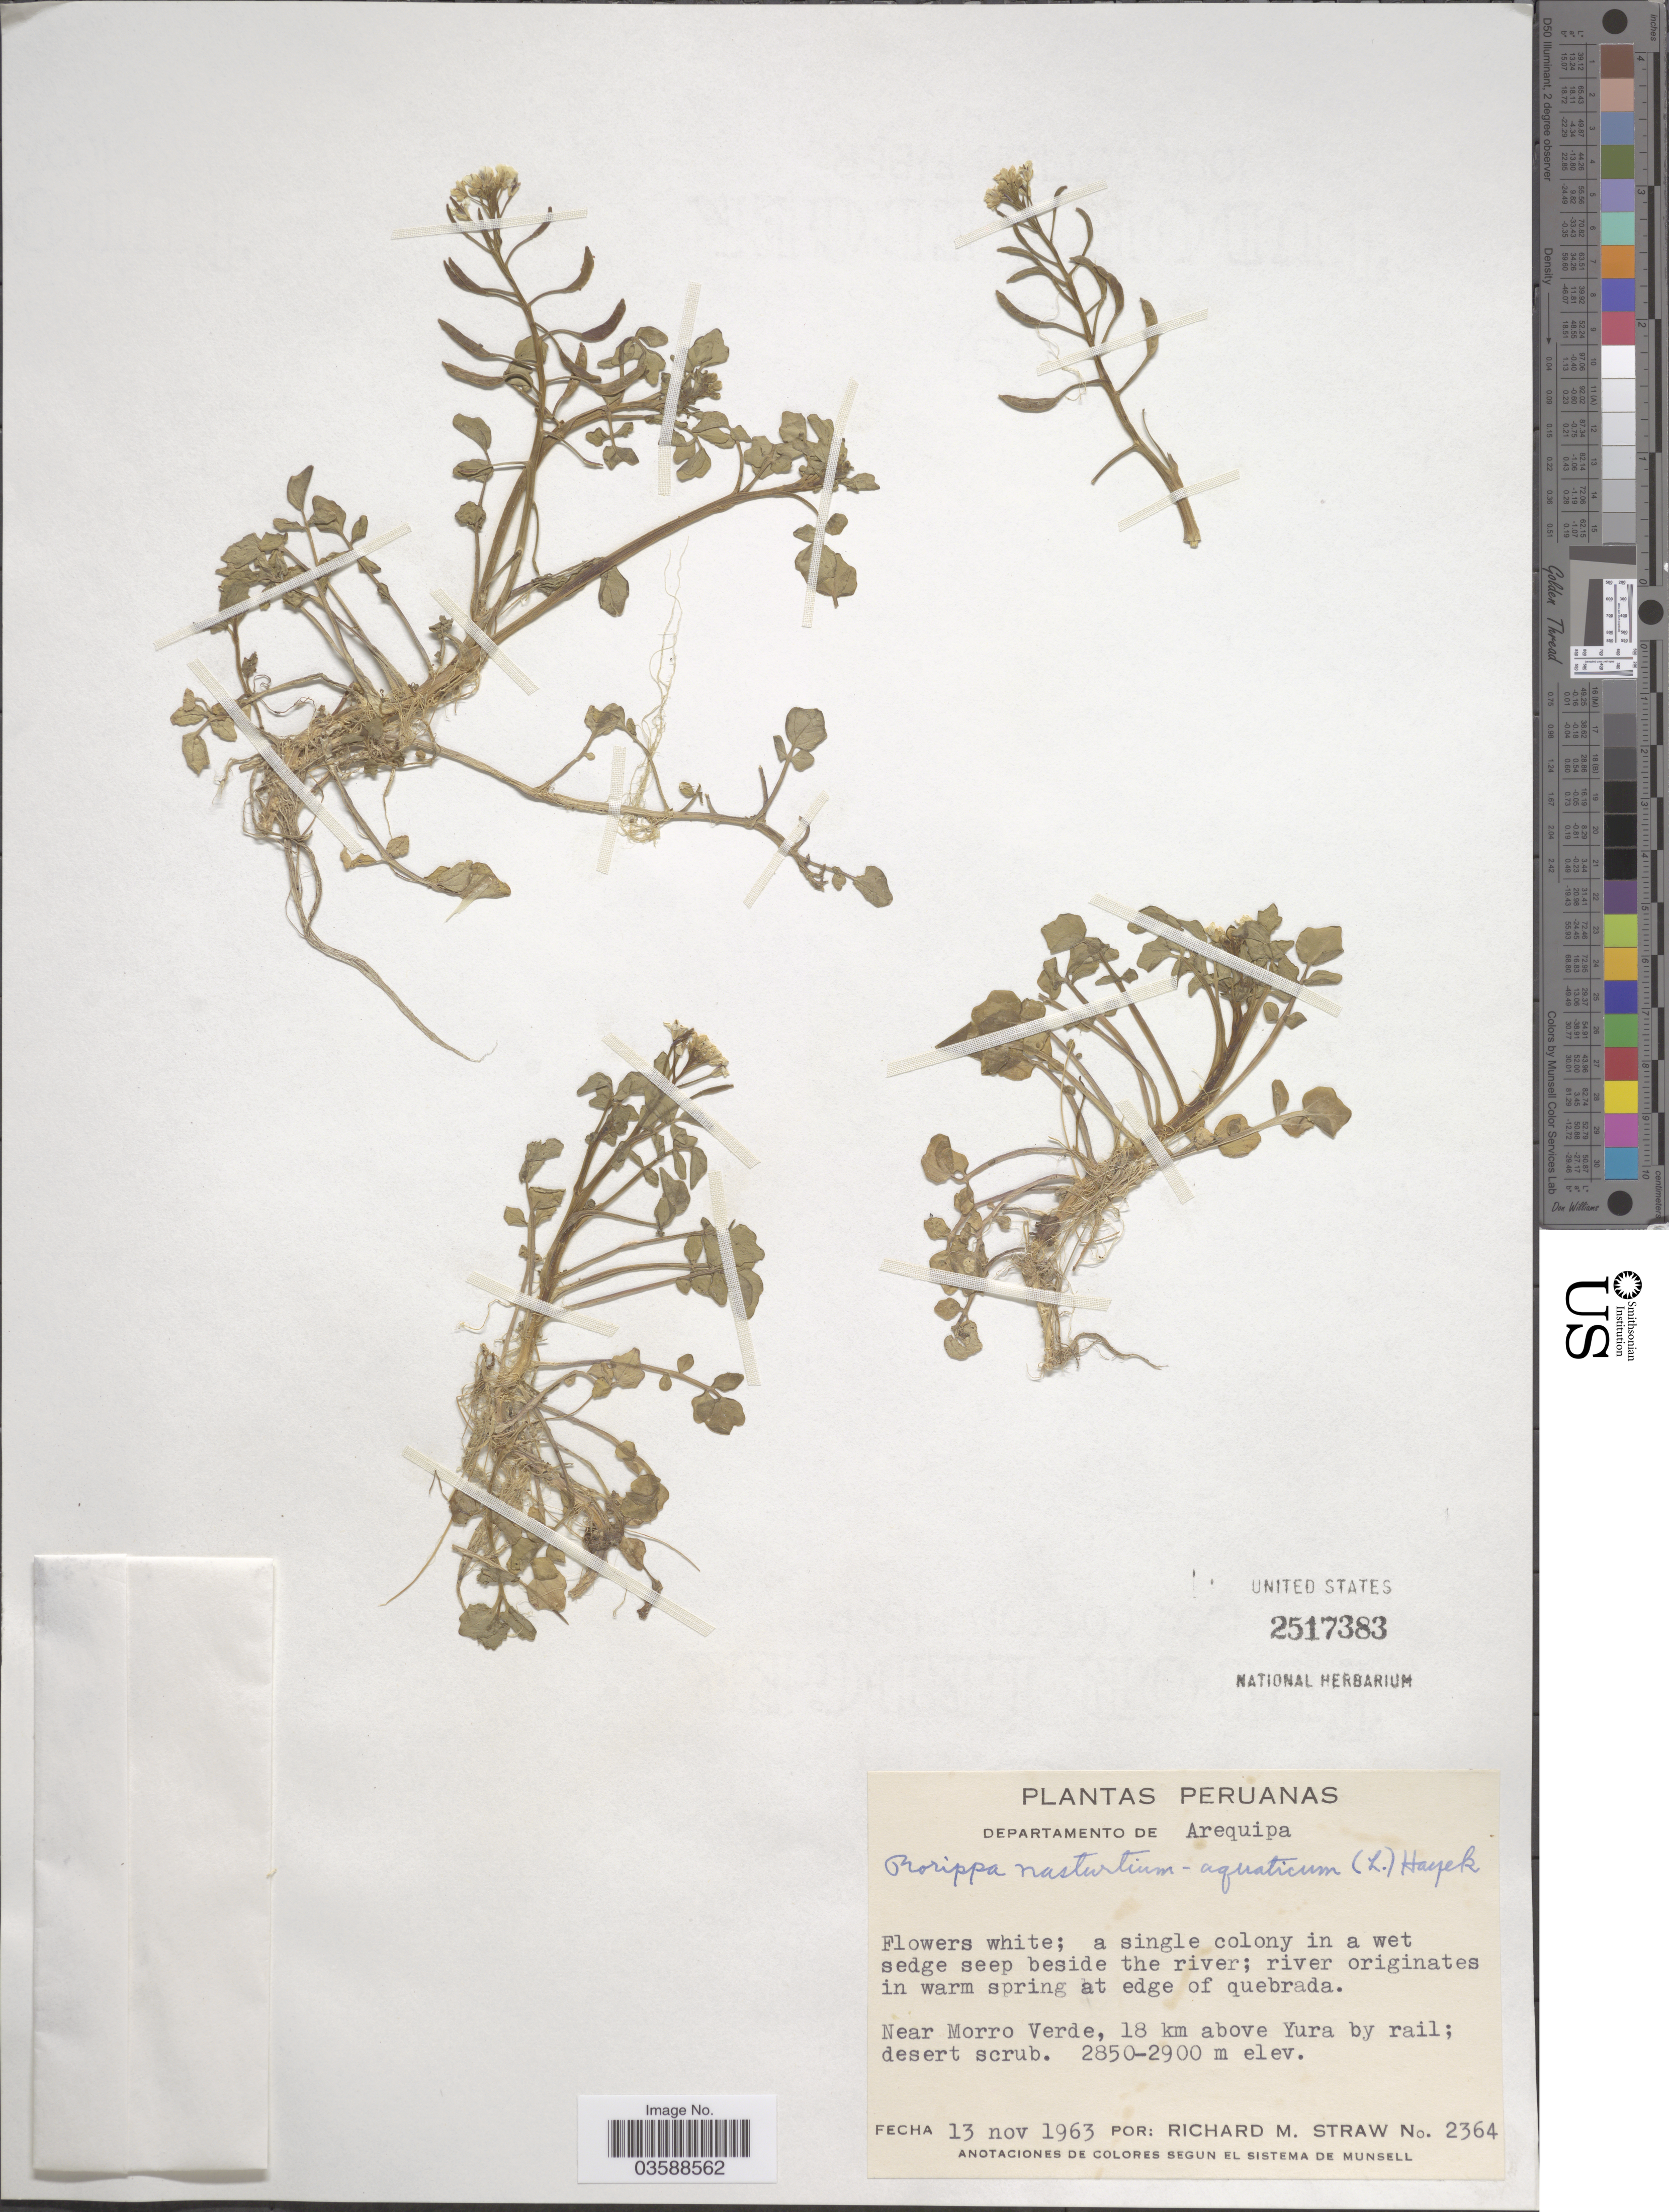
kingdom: Plantae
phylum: Tracheophyta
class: Magnoliopsida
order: Brassicales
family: Brassicaceae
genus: Nasturtium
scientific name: Nasturtium officinale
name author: R. Br.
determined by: Strong, M. T., (US), Smithsonian Institution - National Museum of Natural History (UNITED STATES)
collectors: R. M. Straw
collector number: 2364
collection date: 1963-11-13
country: Peru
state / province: Arequipa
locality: Departamento de Arequipa. Near Morro Verde, 18 km above Yura by rail.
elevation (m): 2850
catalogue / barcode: US 2517383